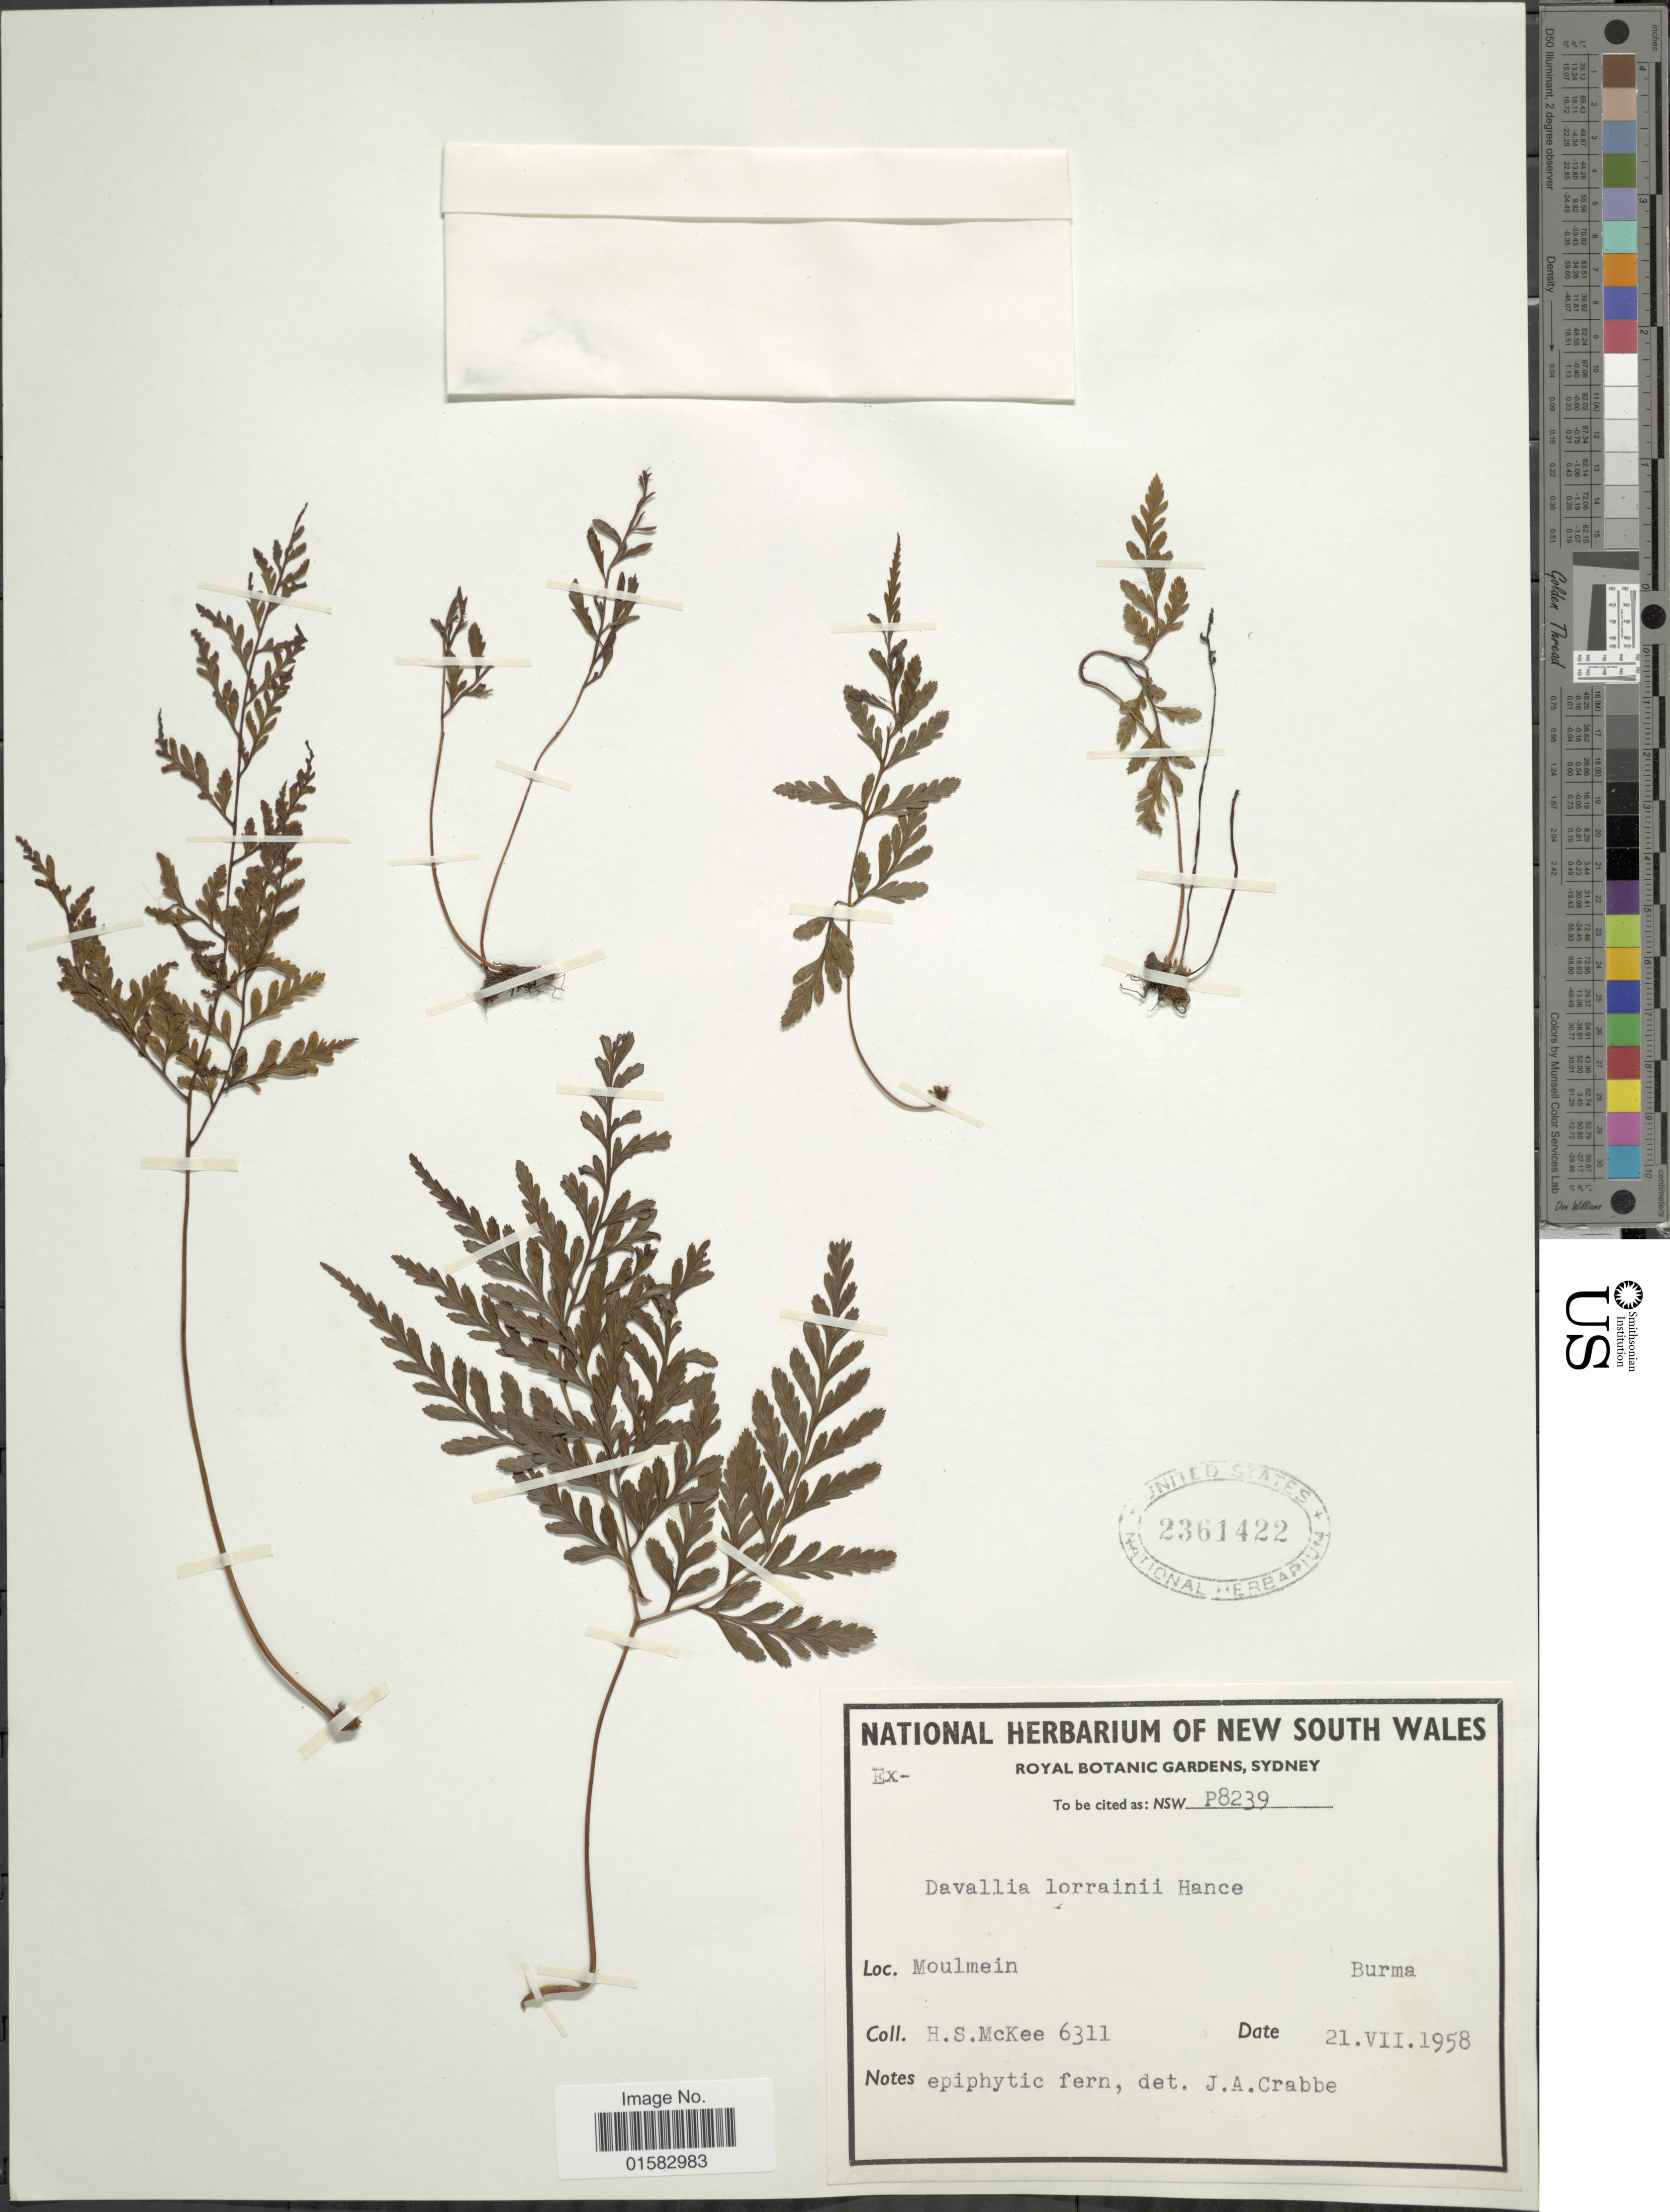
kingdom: Plantae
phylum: Tracheophyta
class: Polypodiopsida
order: Polypodiales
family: Davalliaceae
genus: Davallia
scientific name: Davallia trichomanoides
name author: Blume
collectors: H. S. McKee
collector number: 6311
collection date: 1958-07-21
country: Myanmar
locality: Moulmein, Burma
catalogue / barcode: US 2361422